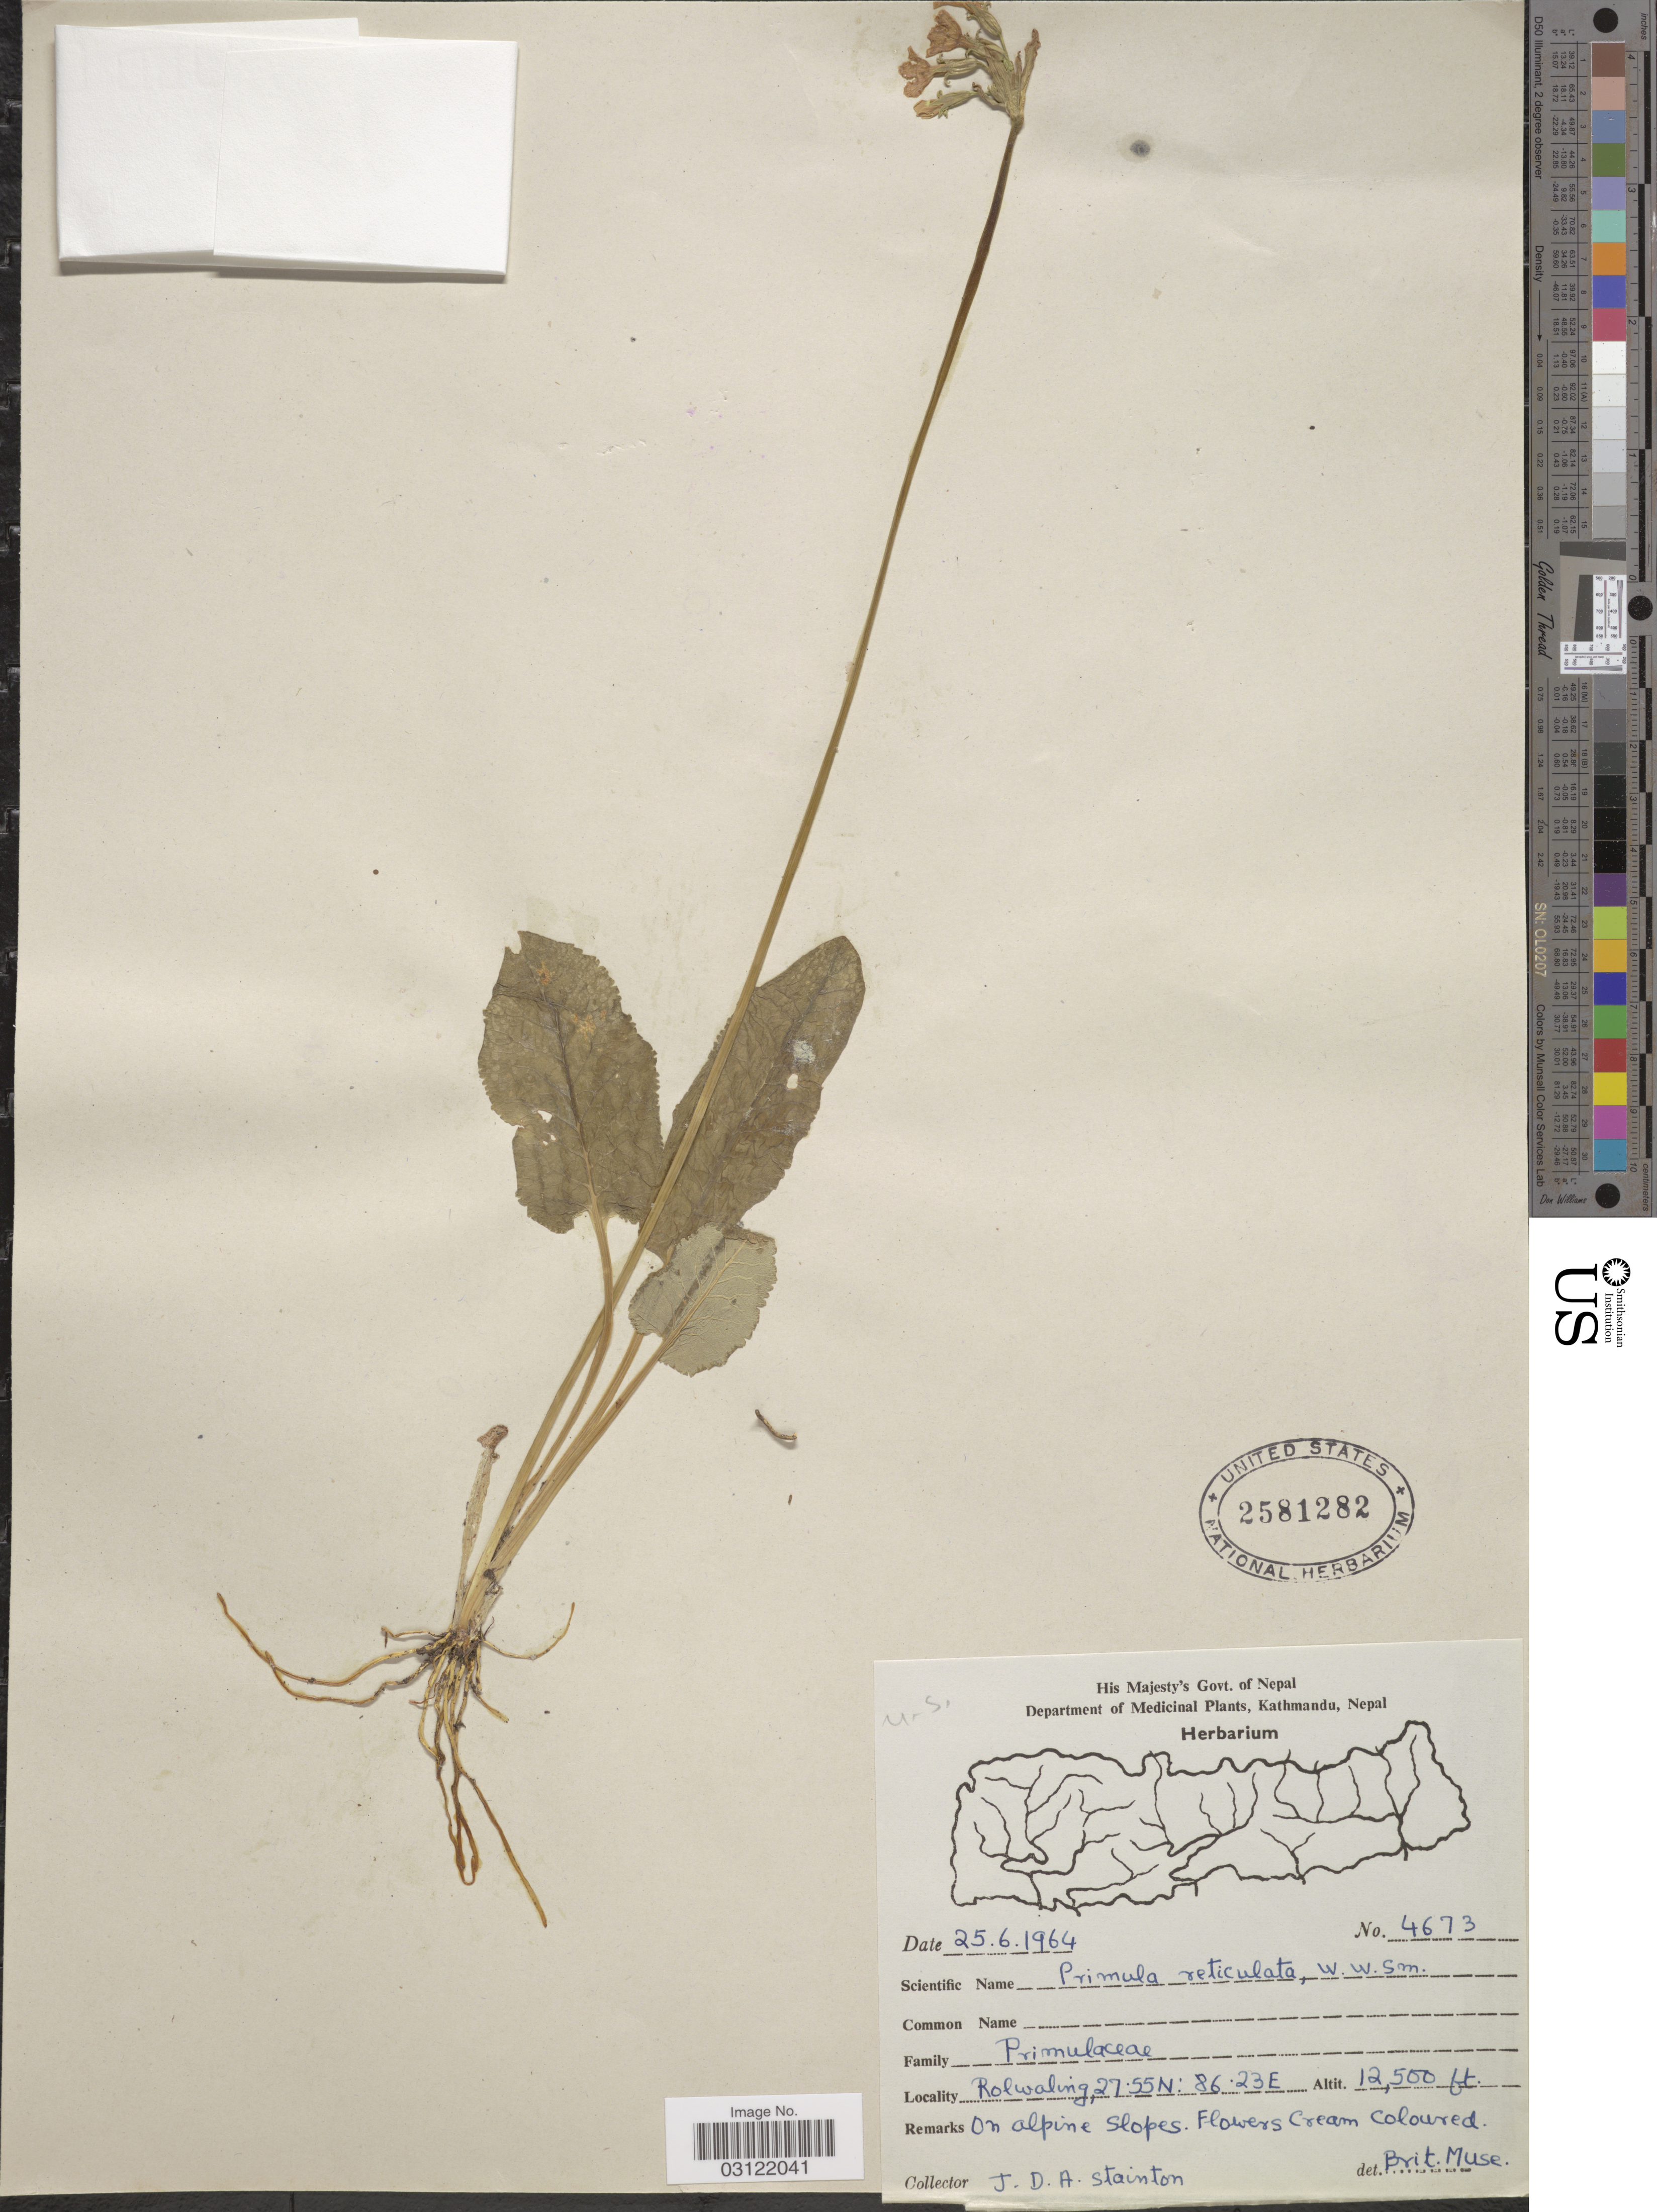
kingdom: Plantae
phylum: Tracheophyta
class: Magnoliopsida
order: Ericales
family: Primulaceae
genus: Primula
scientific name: Primula reticulata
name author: Wall.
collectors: J. Stainton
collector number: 4673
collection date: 1964-06-25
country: Nepal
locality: Rolwaling.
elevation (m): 3810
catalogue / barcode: US 2581282